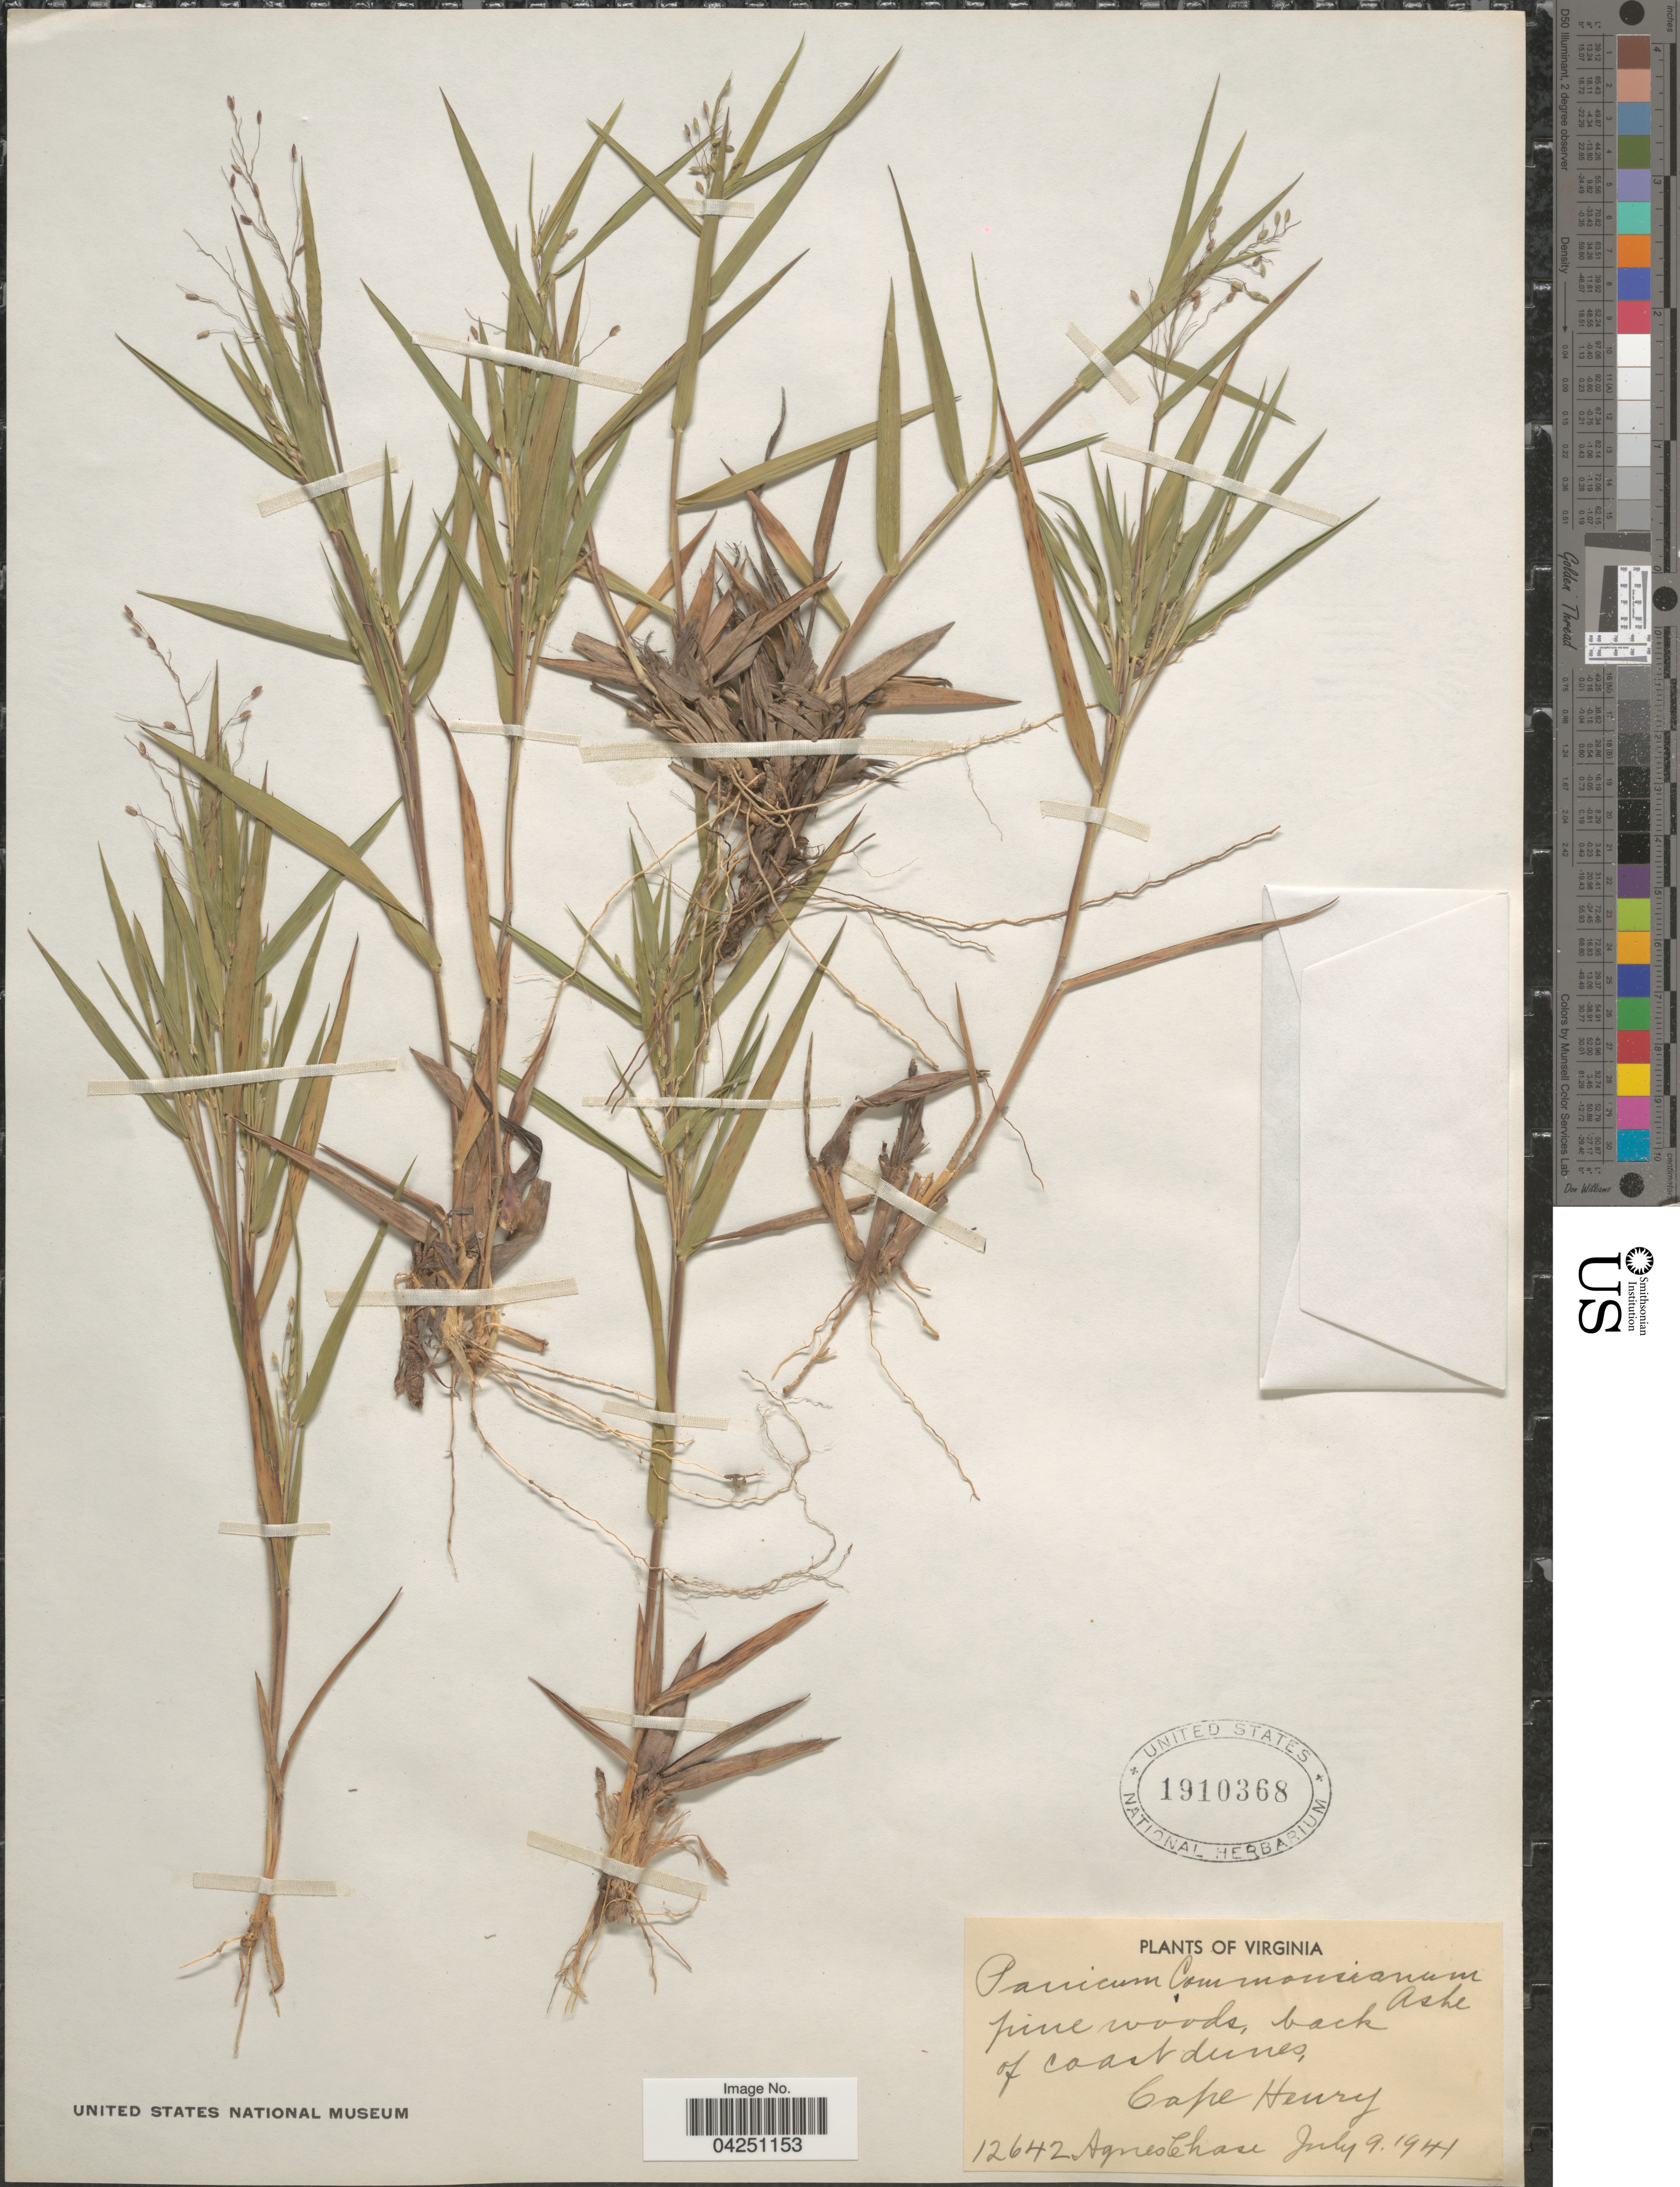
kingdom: Plantae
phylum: Tracheophyta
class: Liliopsida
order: Poales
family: Poaceae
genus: Dichanthelium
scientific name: Dichanthelium acuminatum var. acuminatum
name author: (Sw.) Gould & C.A. Clark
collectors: A. Chase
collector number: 12642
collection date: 1941-07-09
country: United States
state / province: Virginia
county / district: City of Virginia Beach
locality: Pine woods, back of coast dunes, Cape Henry.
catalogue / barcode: US 1910368